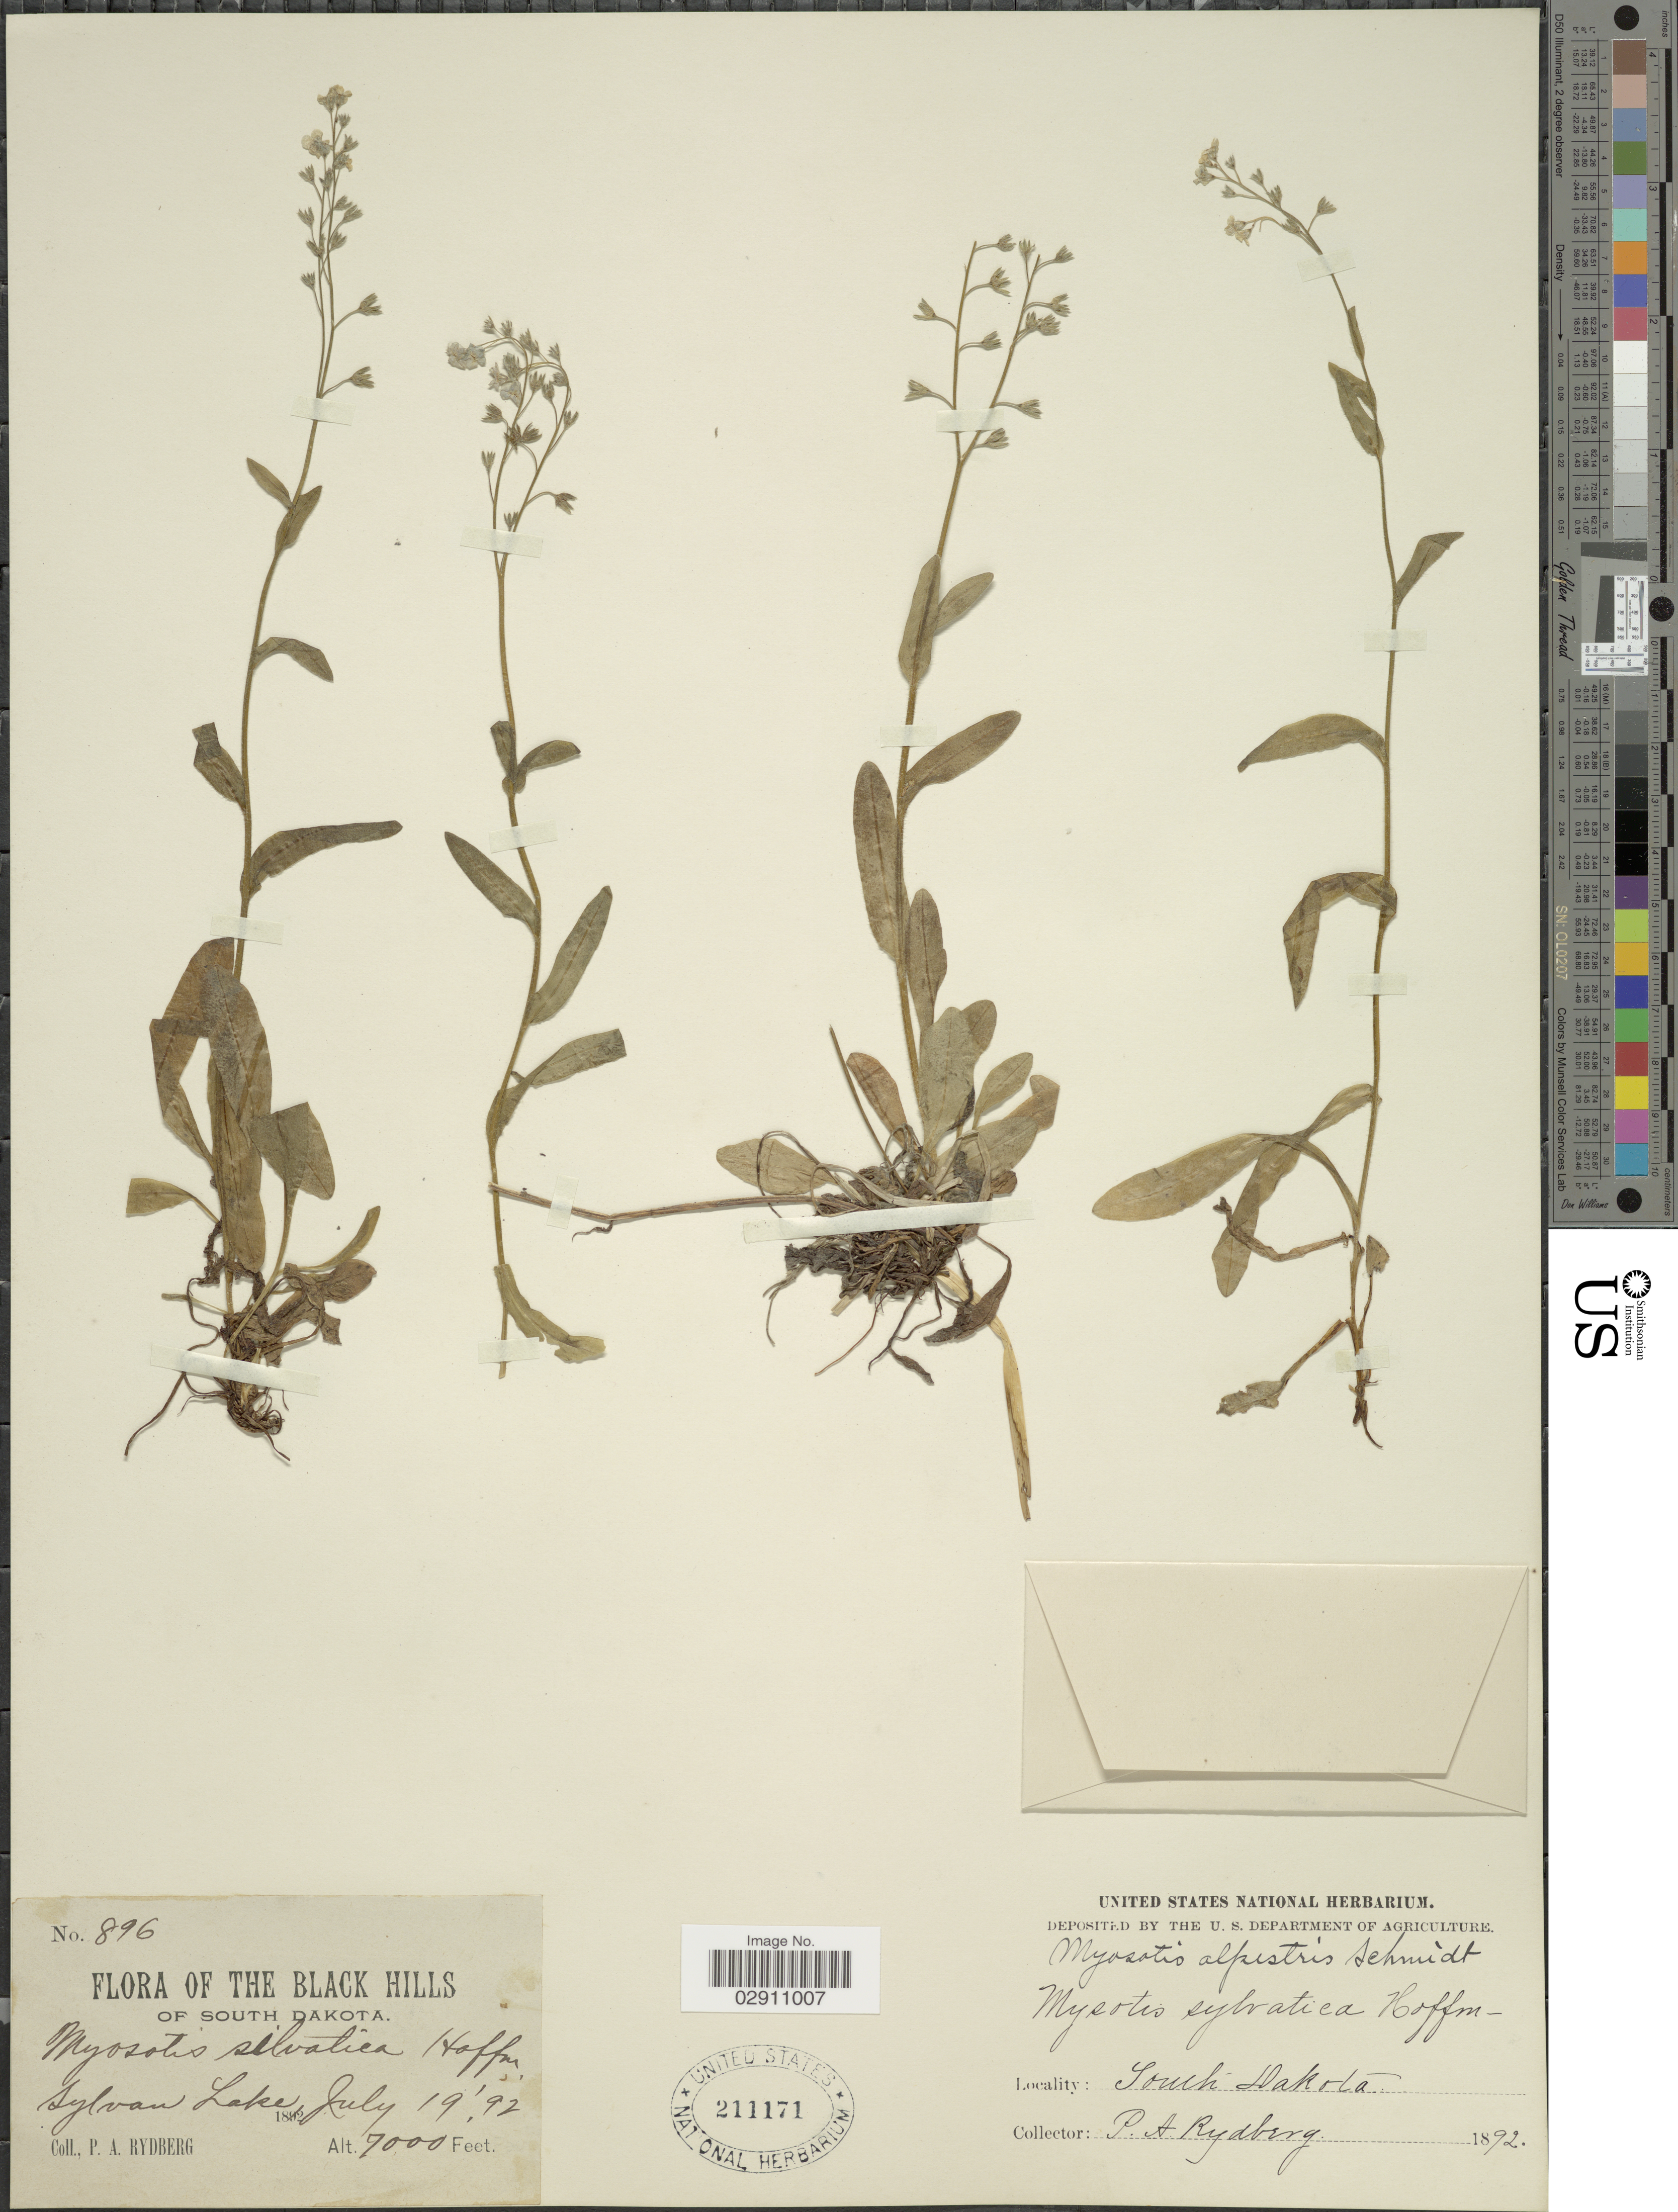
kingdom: Plantae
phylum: Tracheophyta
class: Magnoliopsida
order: Boraginales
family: Boraginaceae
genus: Myosotis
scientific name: Myosotis alpestris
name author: F.W. Schmidt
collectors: P. A. Rydberg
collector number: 896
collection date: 1892-07-19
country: United States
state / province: South Dakota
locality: The Black Hills of South Dakota. Sylvan Lake.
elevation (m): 2134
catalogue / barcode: US 211171